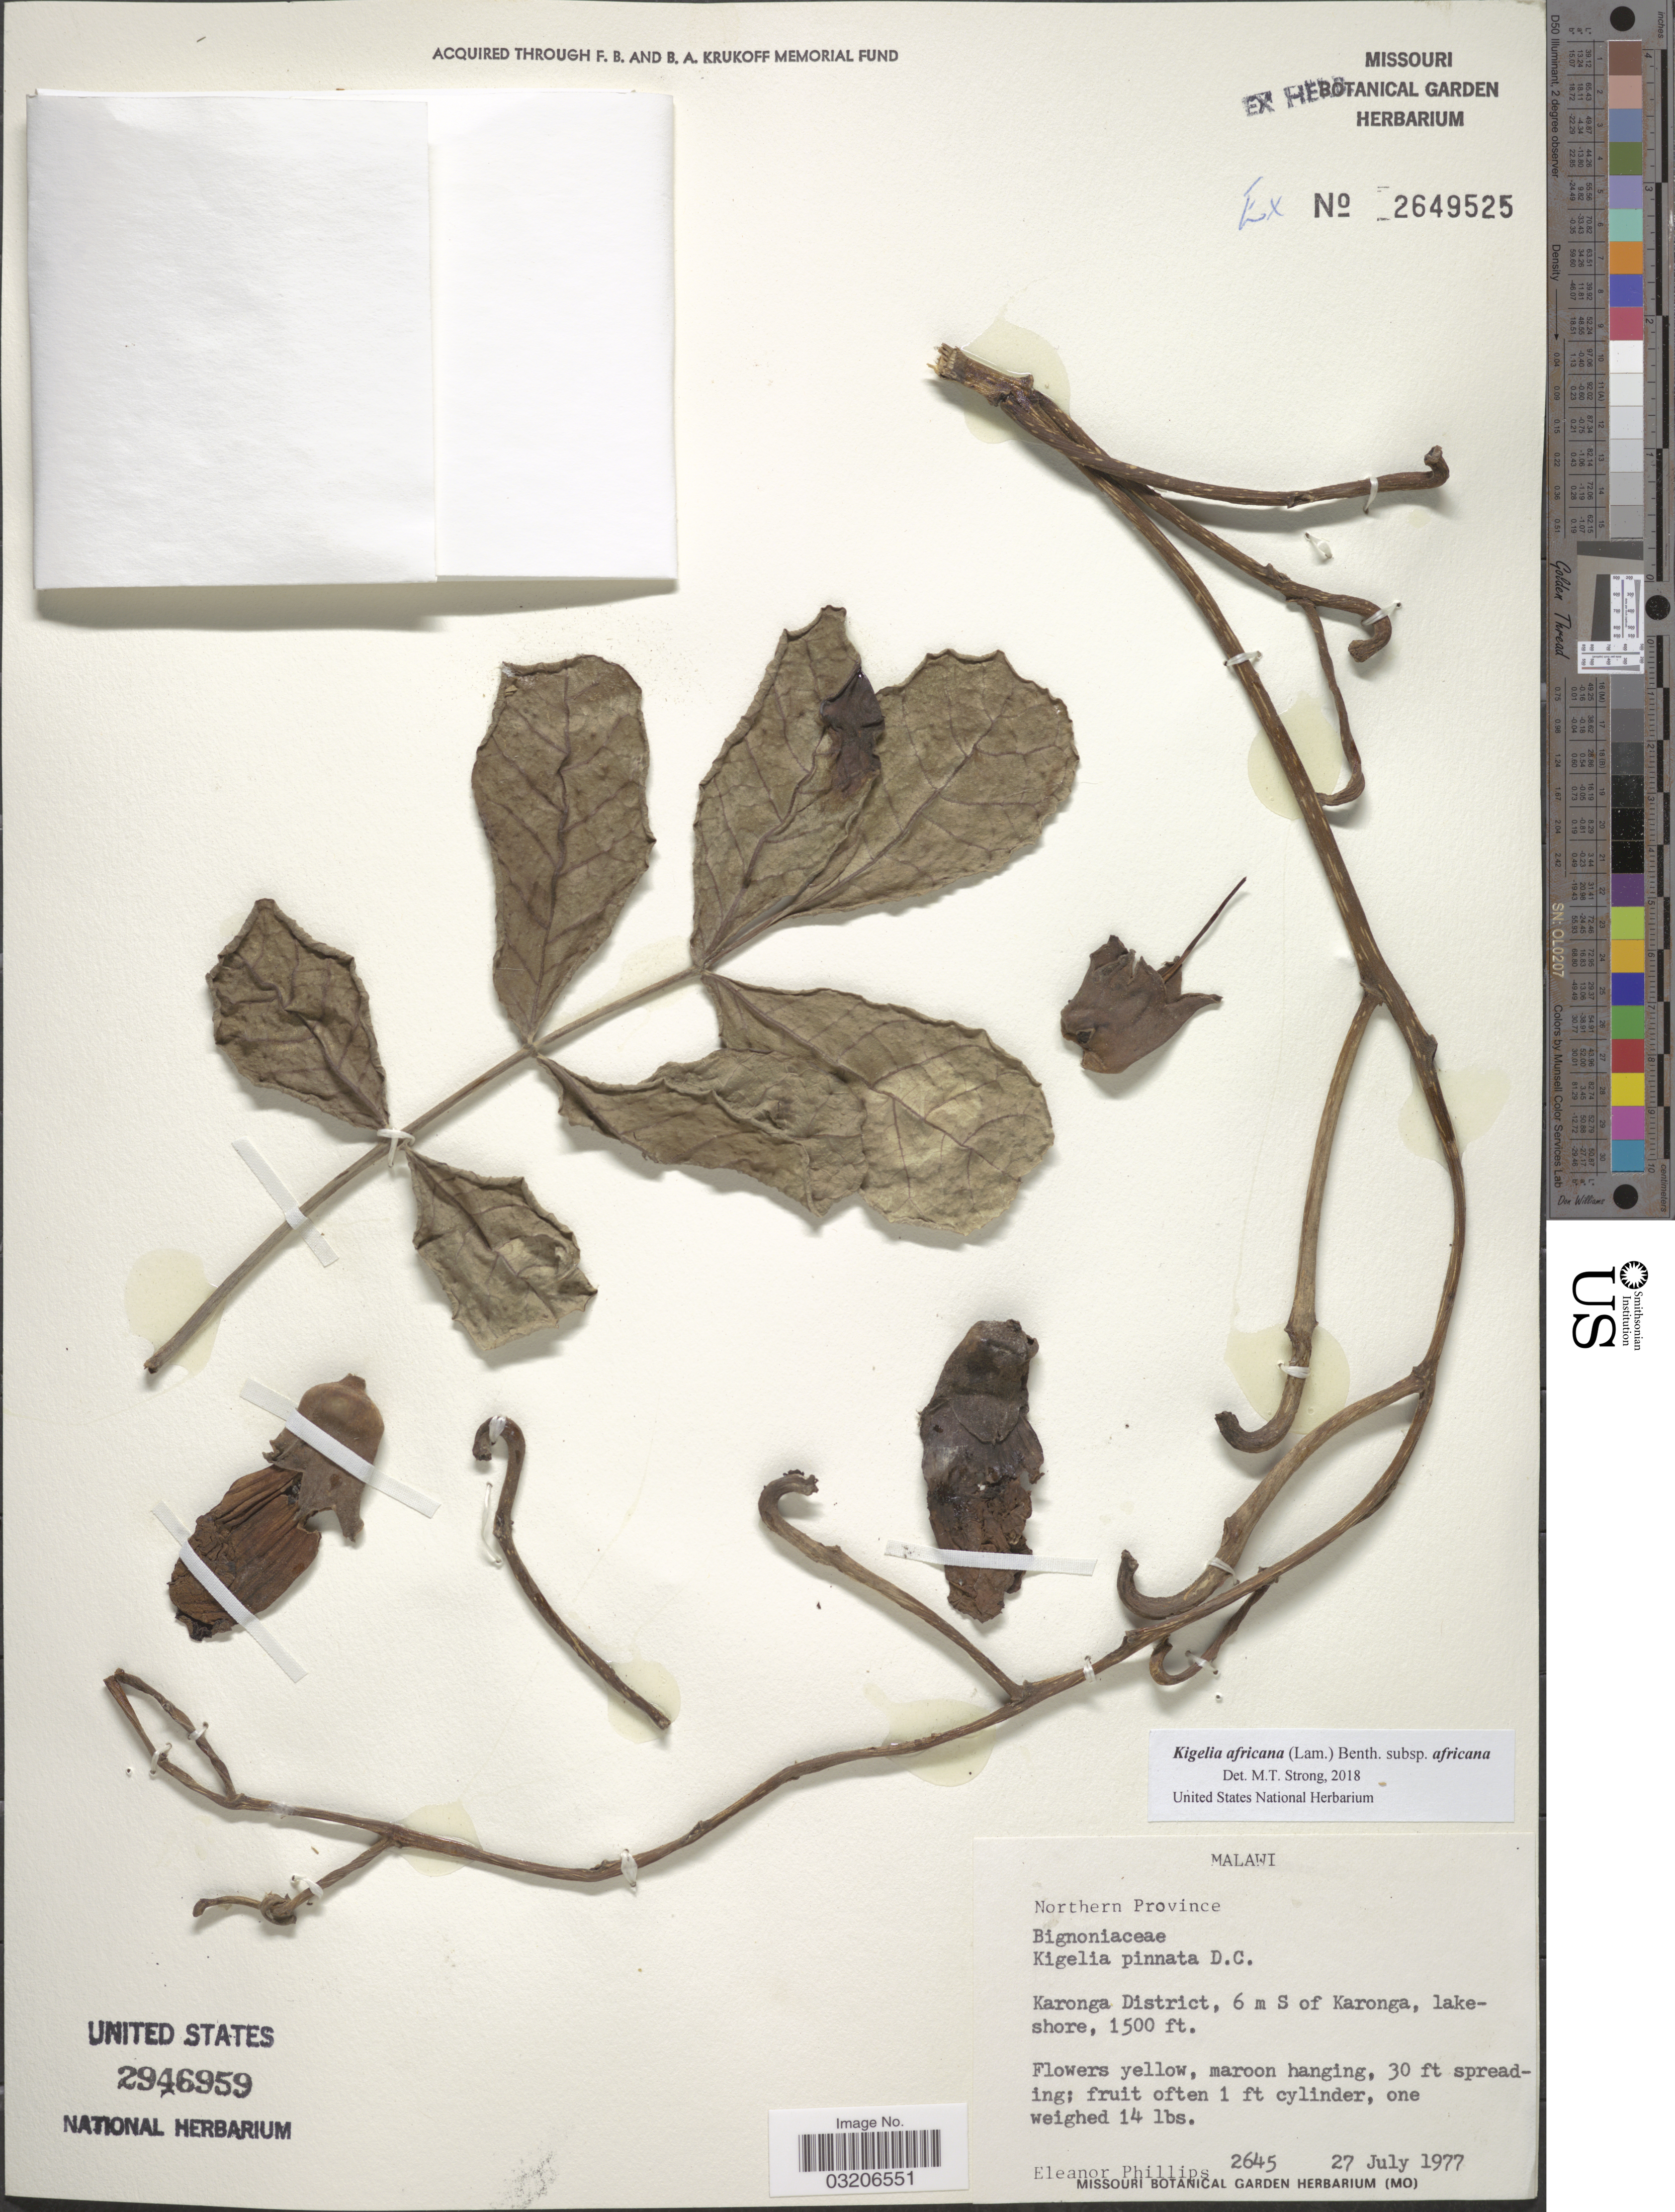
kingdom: Plantae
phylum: Tracheophyta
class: Magnoliopsida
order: Lamiales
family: Bignoniaceae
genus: Kigelia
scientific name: Kigelia africana subsp. africana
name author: (Lam.) Benth.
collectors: E. Phillips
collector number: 2645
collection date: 1977-07-27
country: Malawi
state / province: Northern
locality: Karonga District, 6 m S of Karonga, lake-shore.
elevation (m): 457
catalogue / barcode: US 2946959